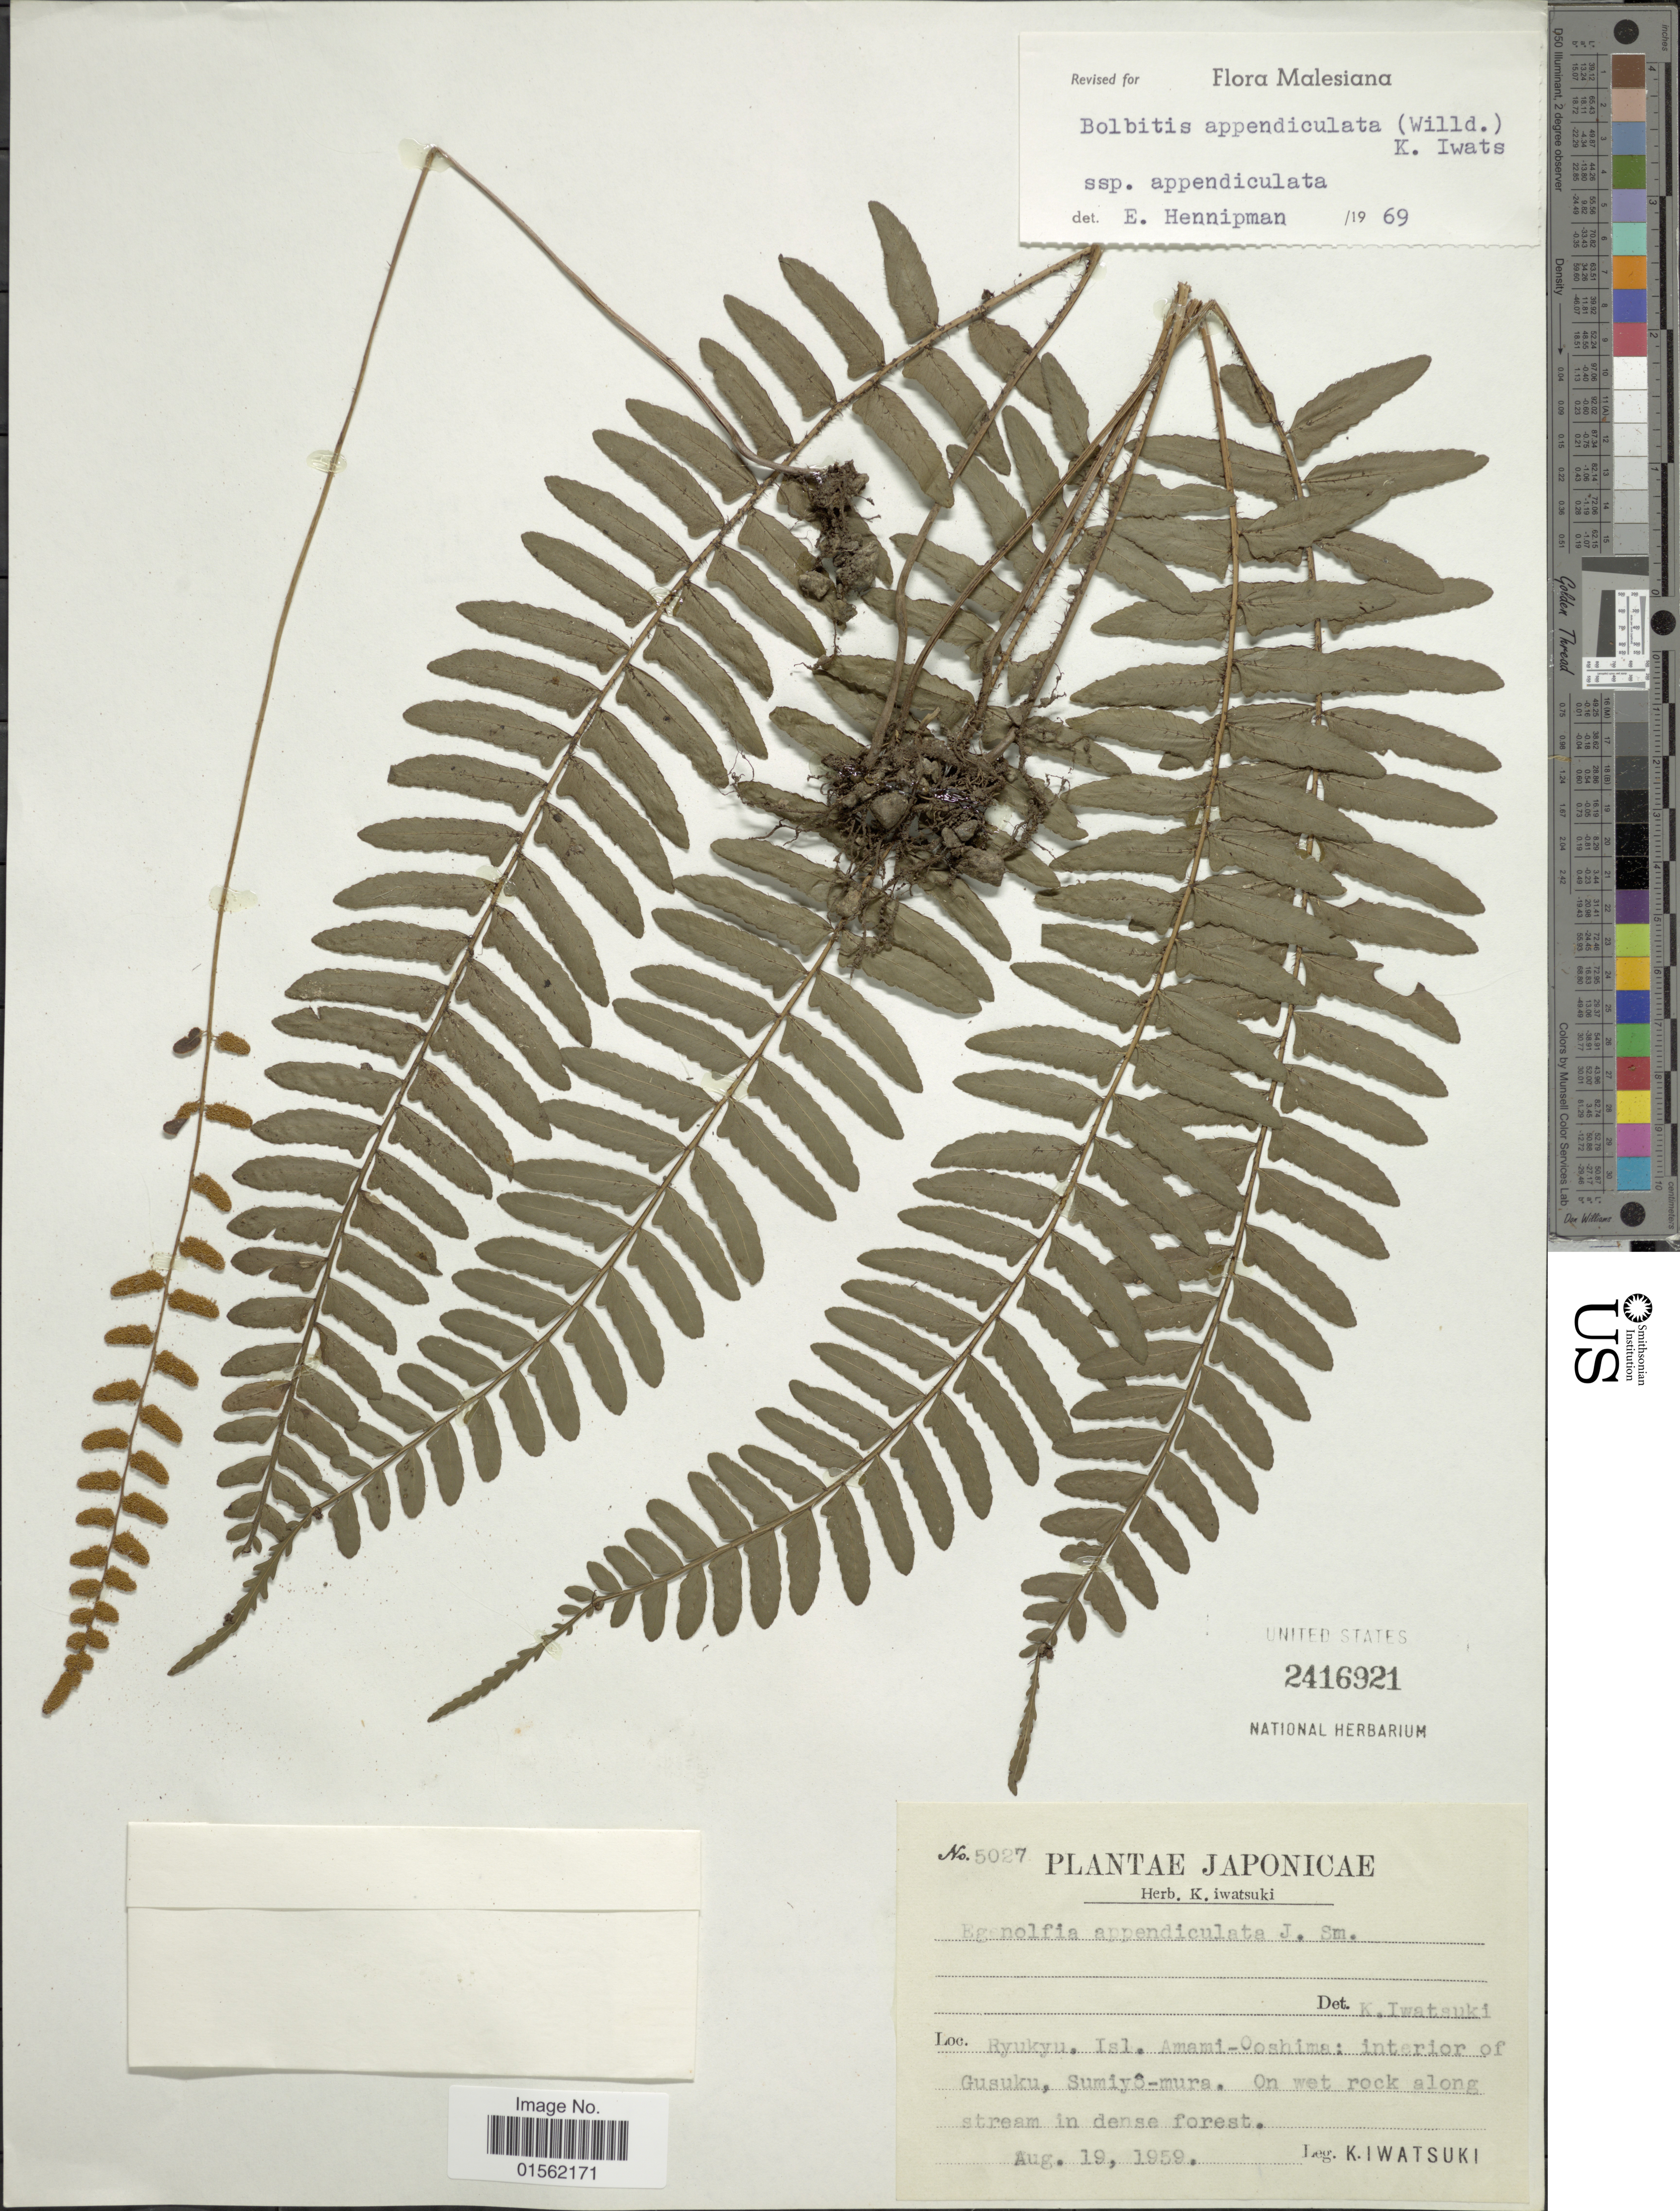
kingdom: Plantae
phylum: Tracheophyta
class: Polypodiopsida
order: Polypodiales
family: Dryopteridaceae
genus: Bolbitis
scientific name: Bolbitis appendiculata var. appendiculata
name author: (Willd.) K. Iwats.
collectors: K. Iwatsuki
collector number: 5027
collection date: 1959-08-19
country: Japan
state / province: Okinawa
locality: Ryukyu, Isl. Amami- Ooshima: interior of Gusuku, Sumiyô-mura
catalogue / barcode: US 2416921